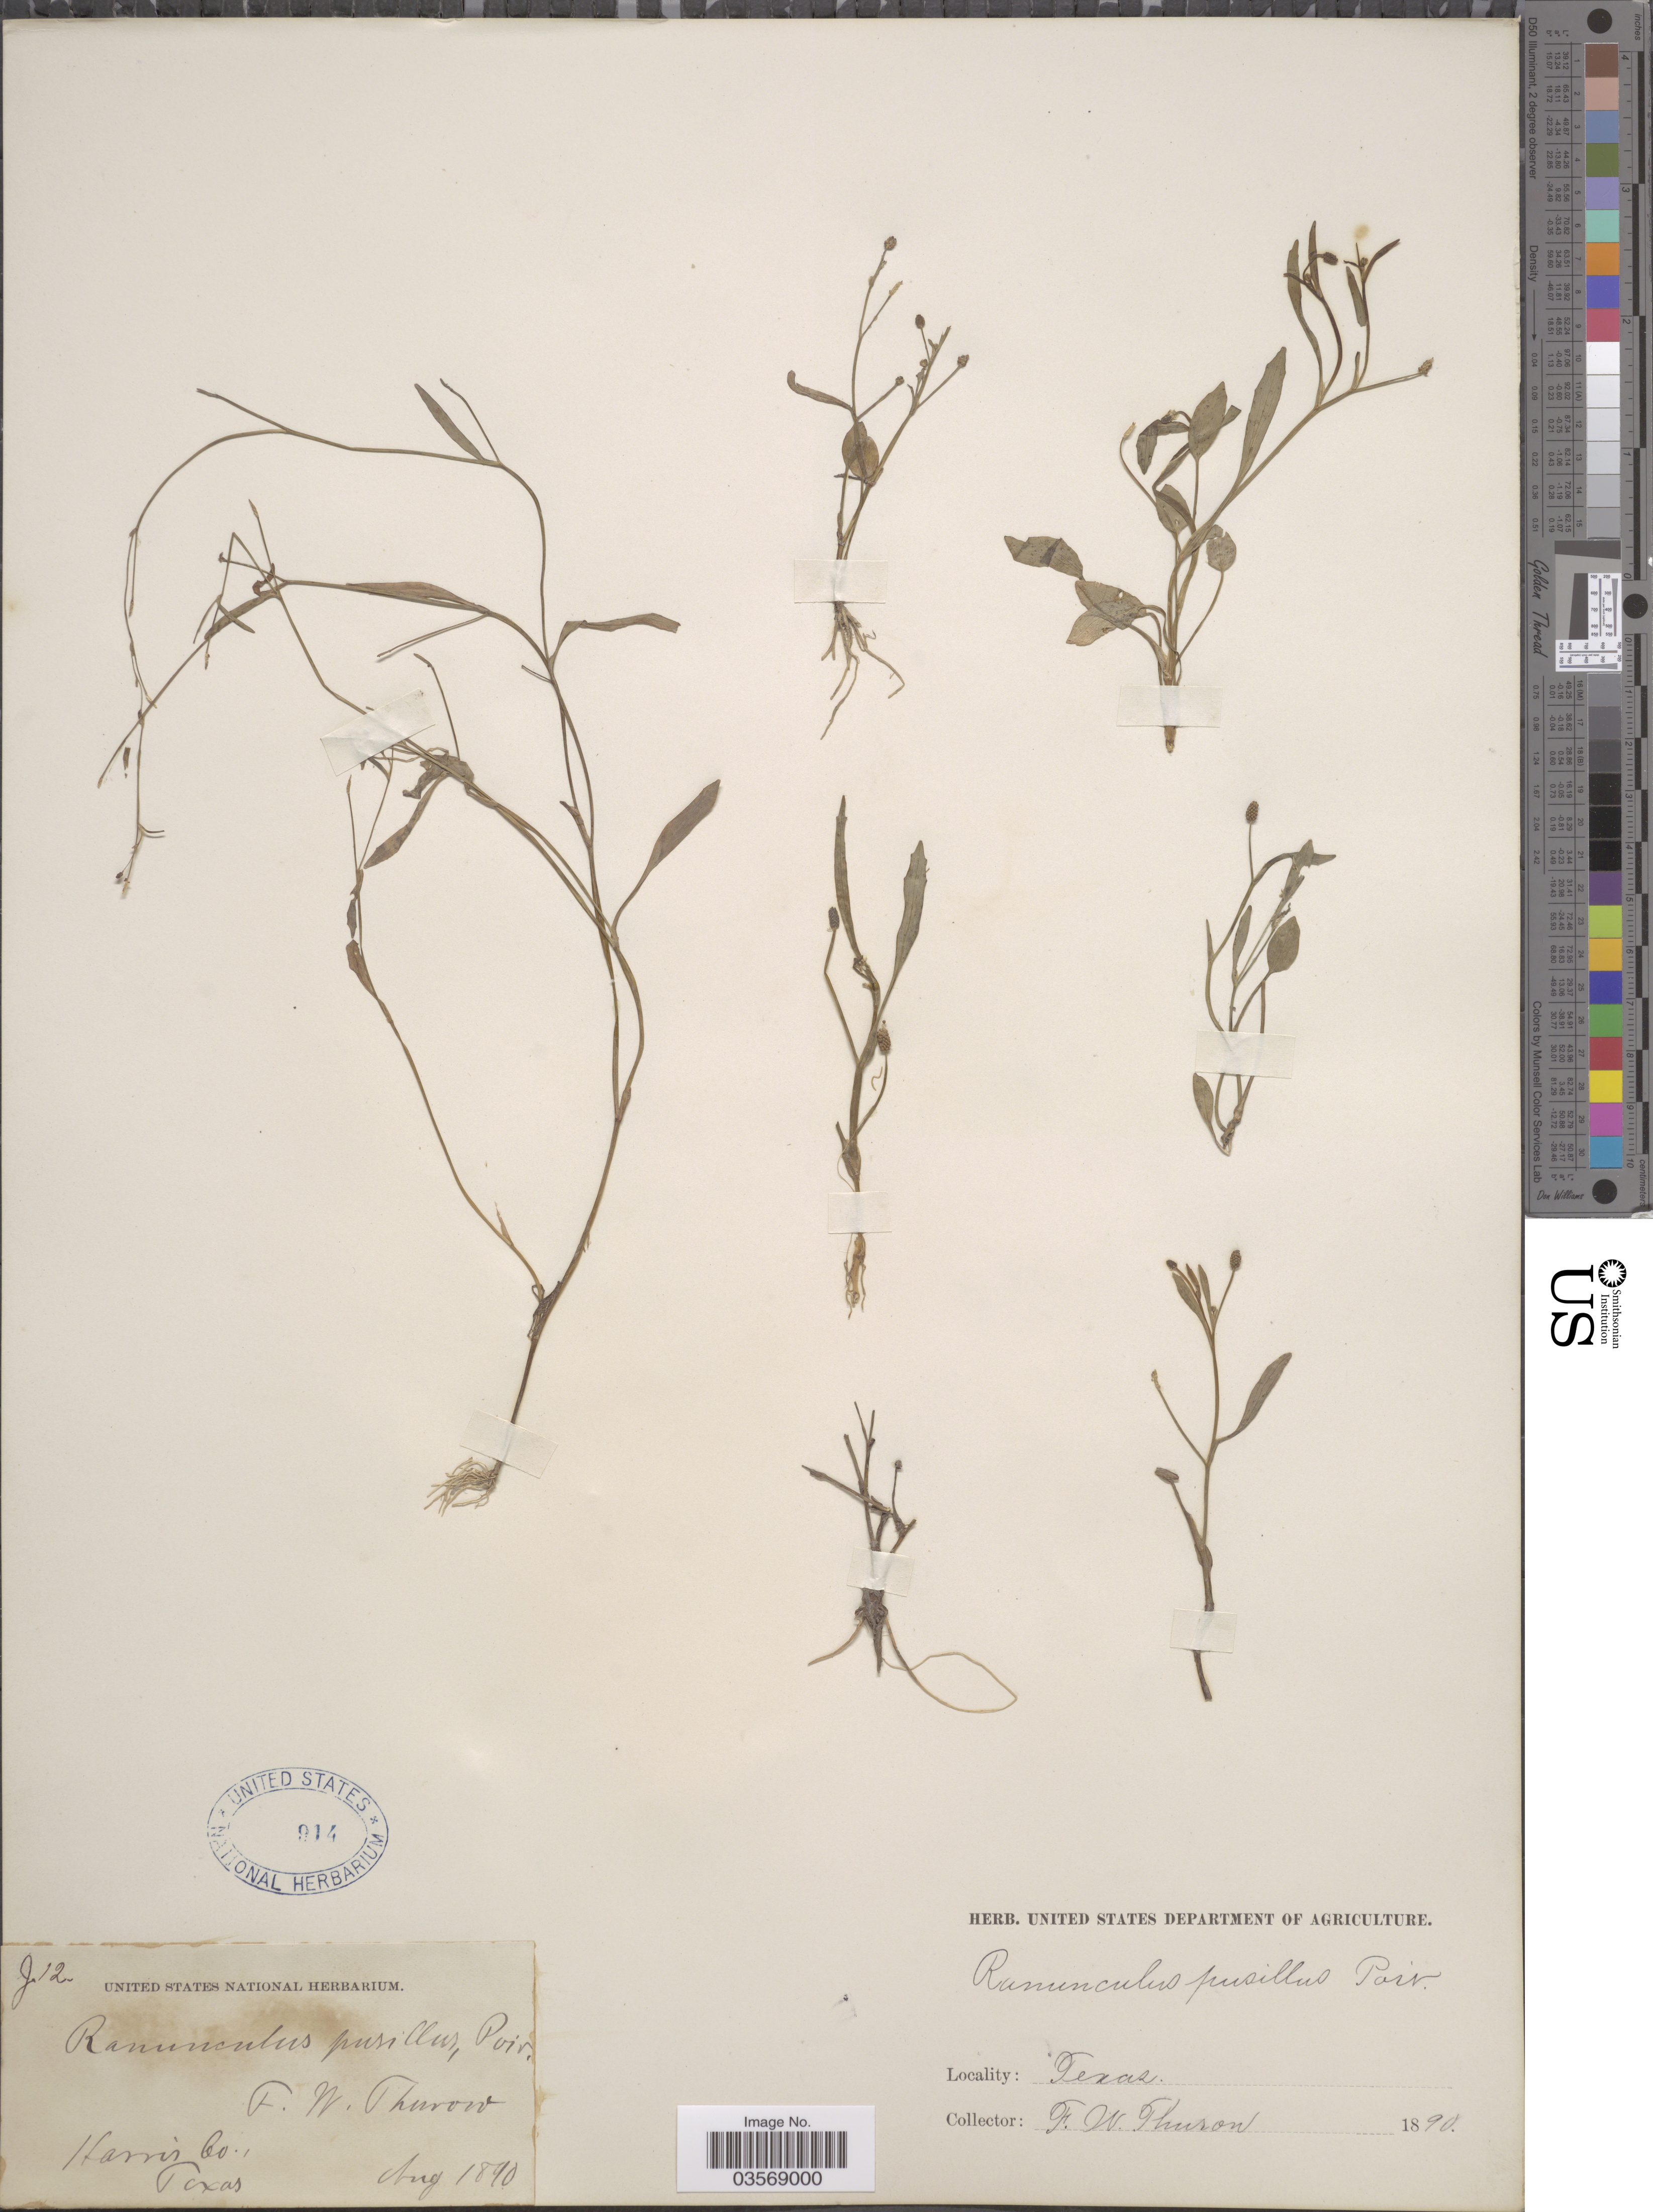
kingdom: Plantae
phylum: Tracheophyta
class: Magnoliopsida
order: Ranunculales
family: Ranunculaceae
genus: Ranunculus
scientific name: Ranunculus pusillus var. angustifolius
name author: (Engelm.) L.D. Benson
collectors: F. W. Thurow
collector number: J12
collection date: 1890-08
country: United States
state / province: Texas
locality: Harris Co.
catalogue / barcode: US 914